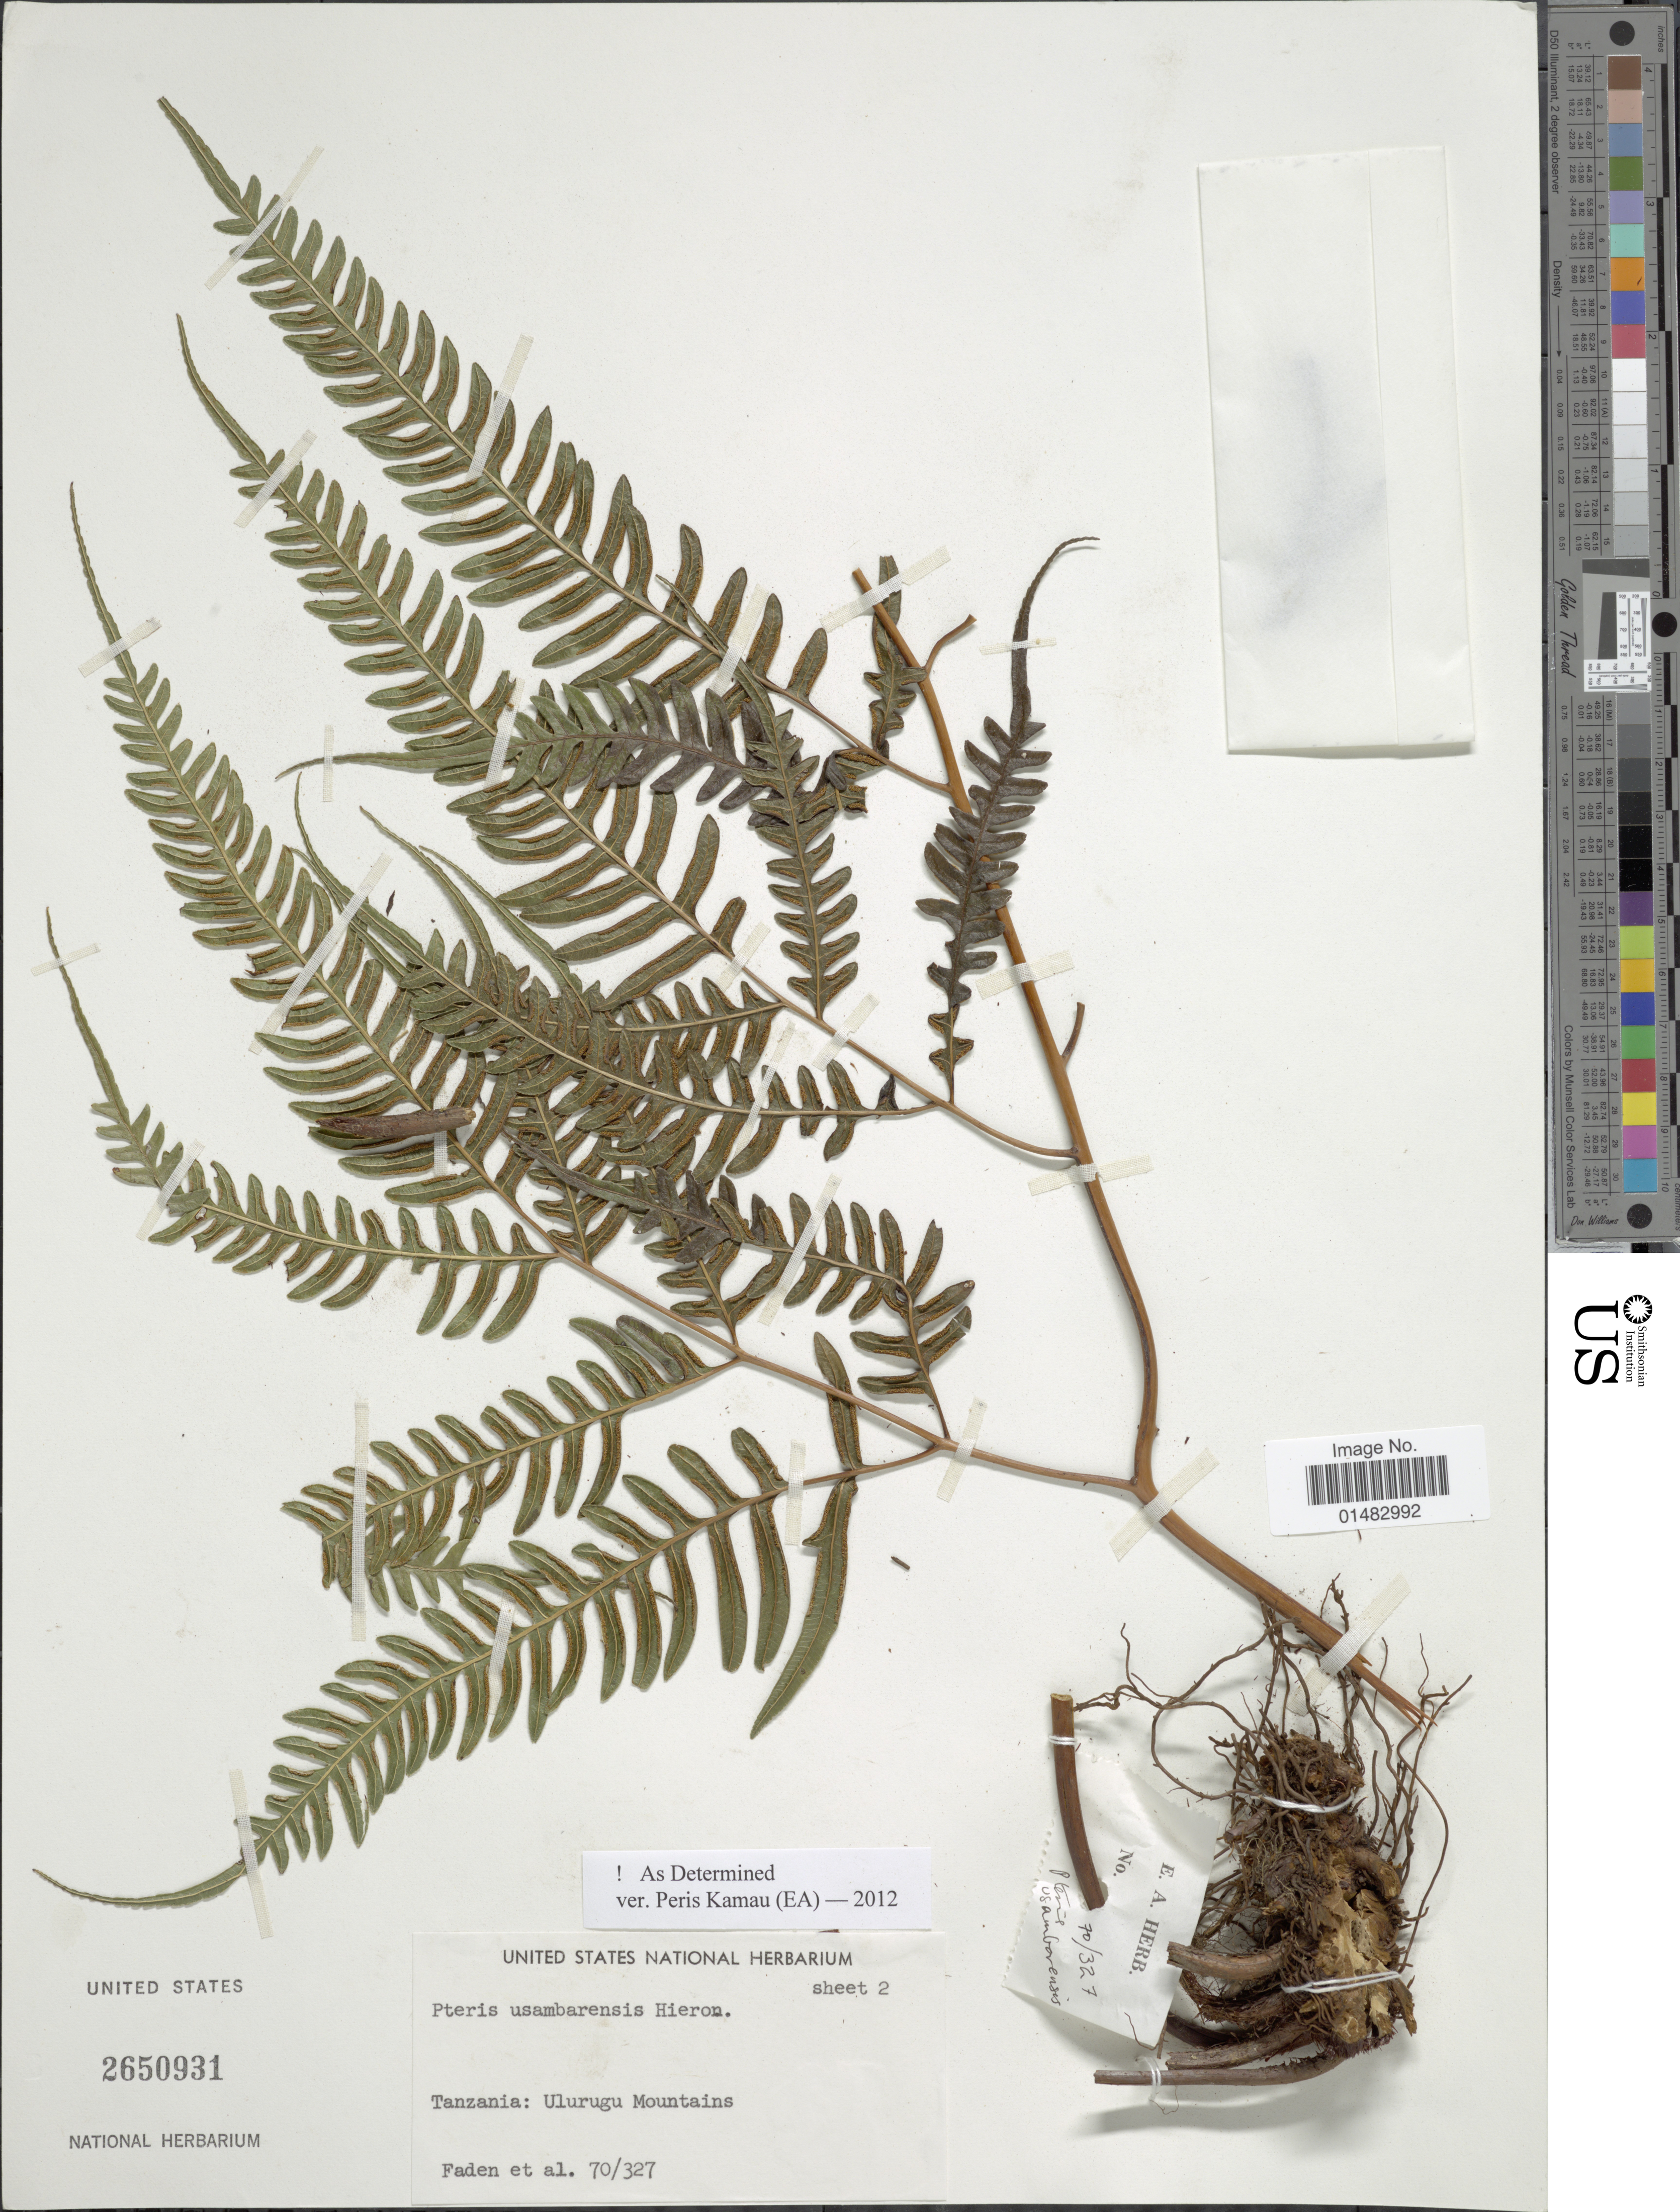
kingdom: Plantae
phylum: Tracheophyta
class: Polypodiopsida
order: Polypodiales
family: Pteridaceae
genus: Pteris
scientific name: Pteris usambarensis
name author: Hieron.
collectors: -- Faden & et al.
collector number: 70/327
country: Tanzania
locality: Ulurugu Mountains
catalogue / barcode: US 2650931